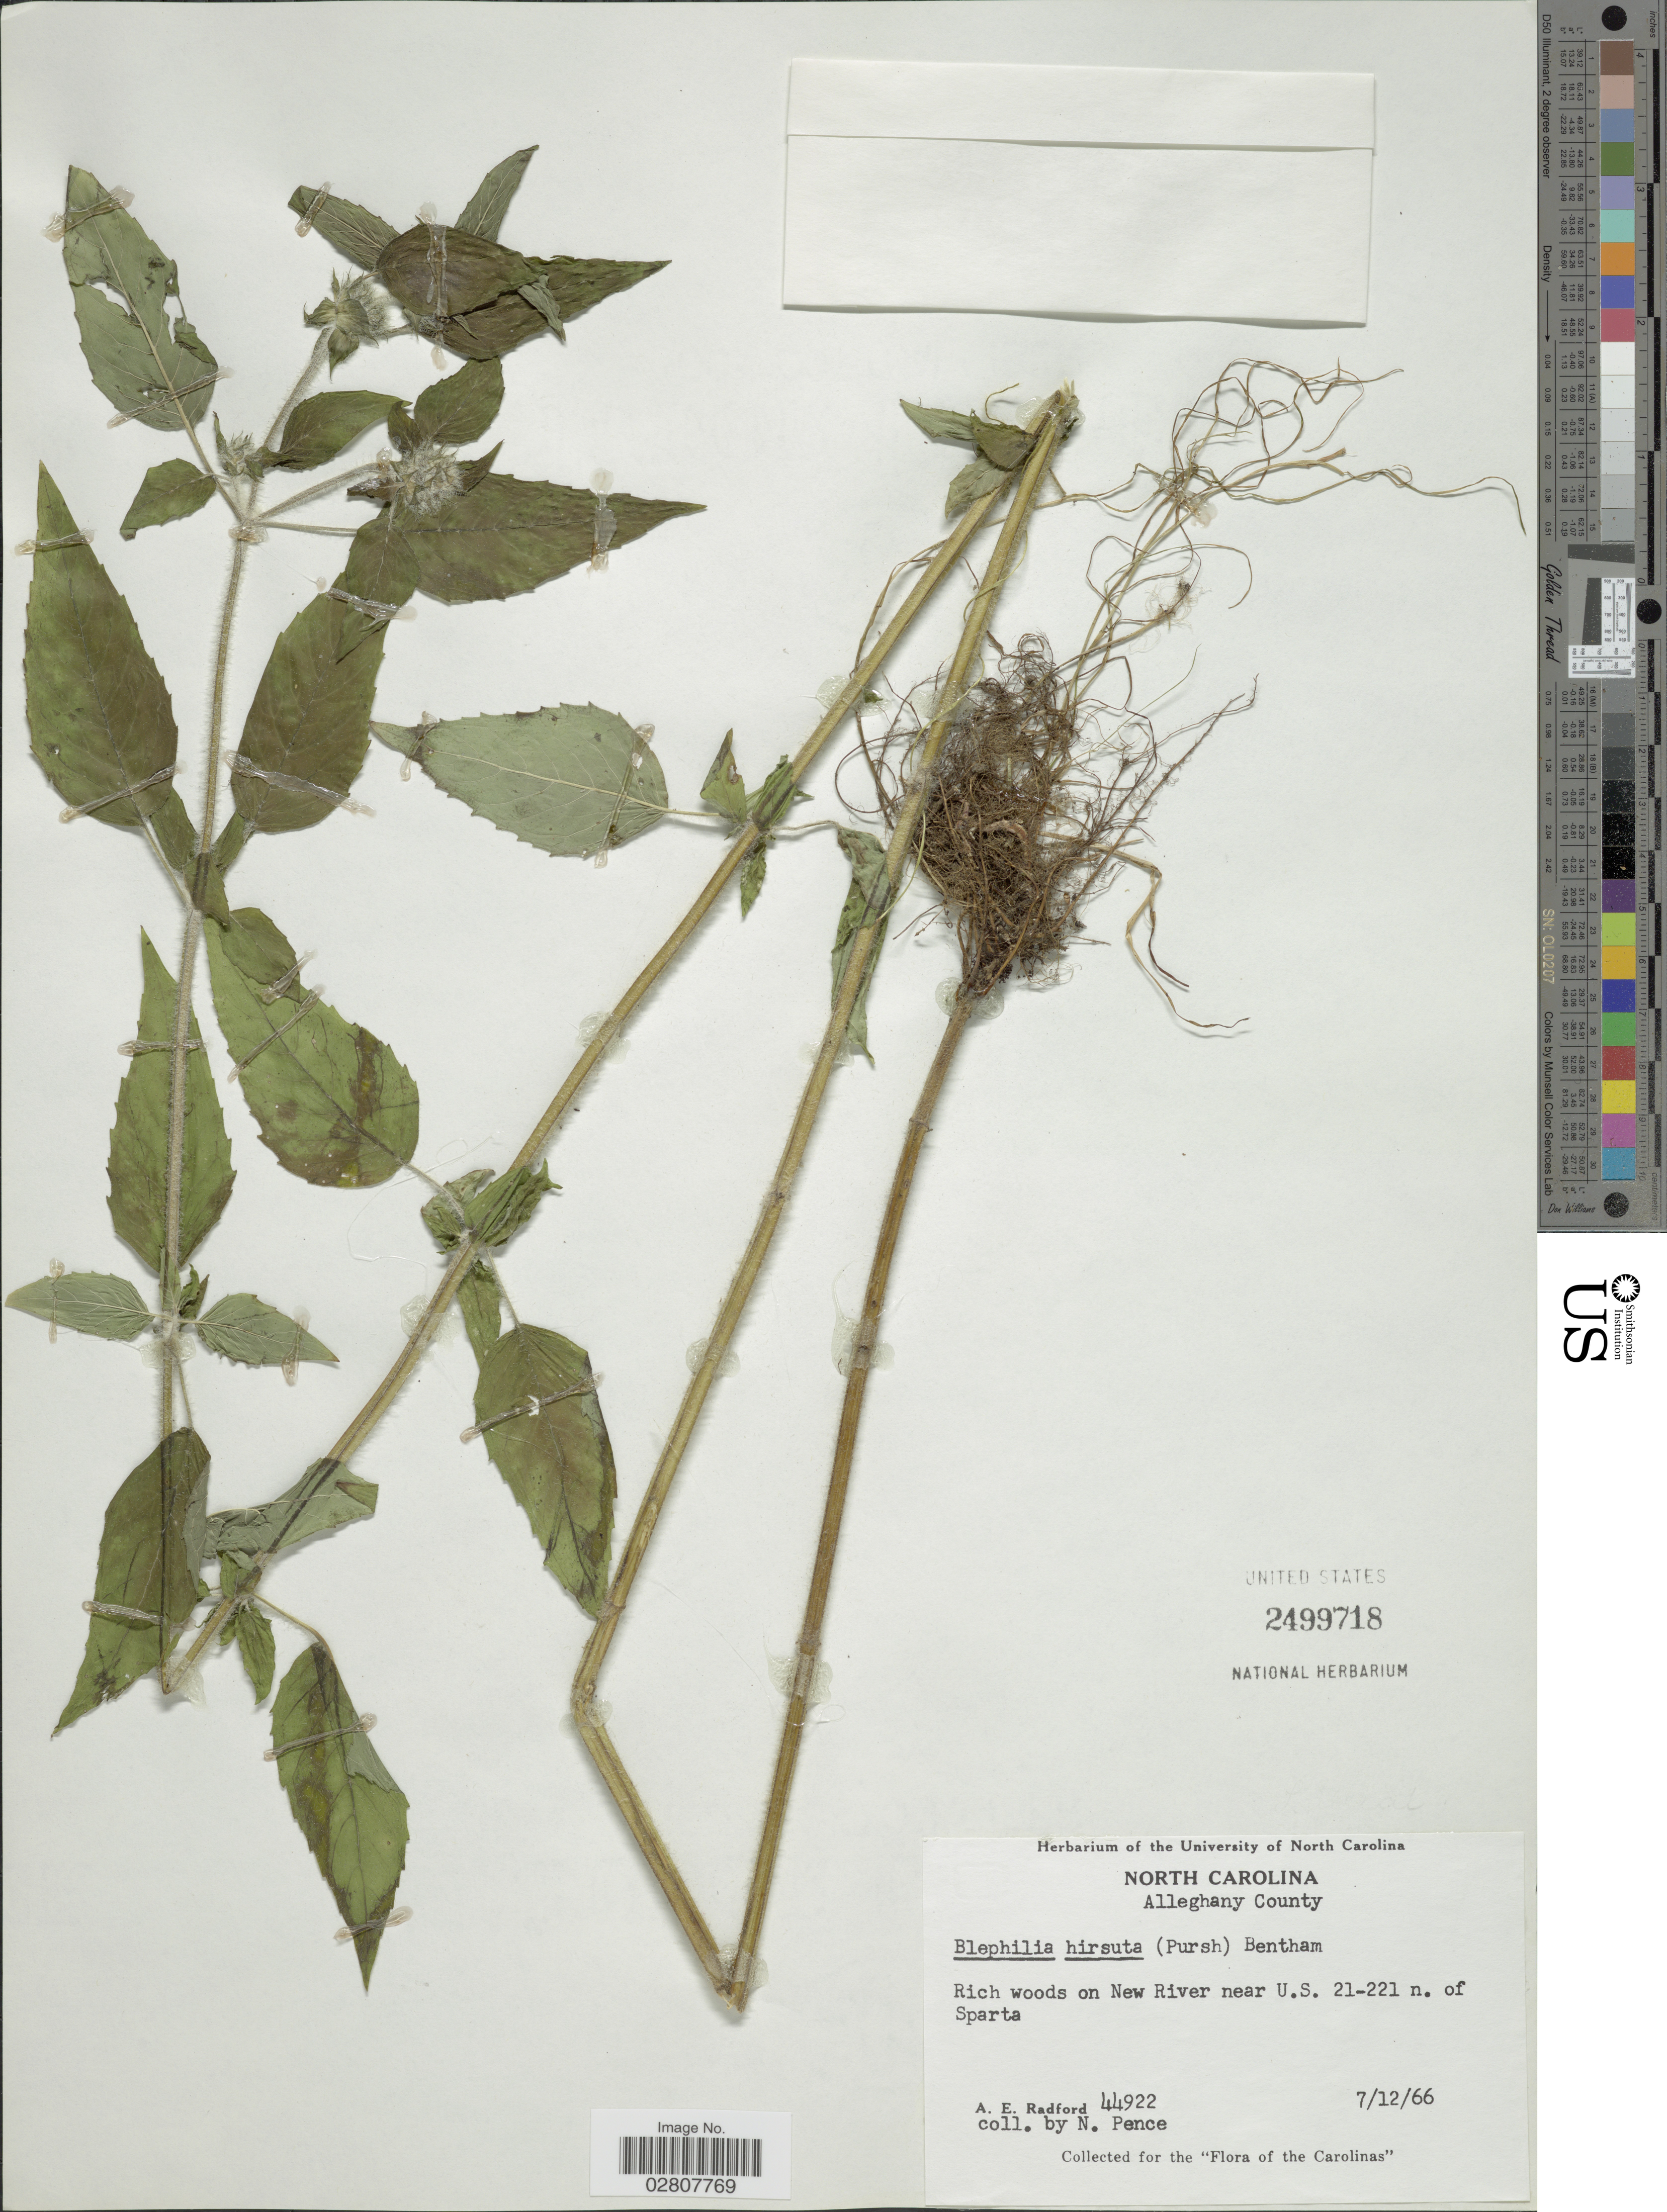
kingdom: Plantae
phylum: Tracheophyta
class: Magnoliopsida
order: Lamiales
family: Lamiaceae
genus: Blephilia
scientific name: Blephilia hirsuta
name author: (Pursh) Benth.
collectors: N. Pence & A. E. Radford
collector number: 44922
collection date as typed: Transcribed d/m/y: 12/7/66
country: United States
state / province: North Carolina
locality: Alleghany County. Rich woods on New River near U.S. 21-221 n. of Sparta.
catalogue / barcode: US 2499718